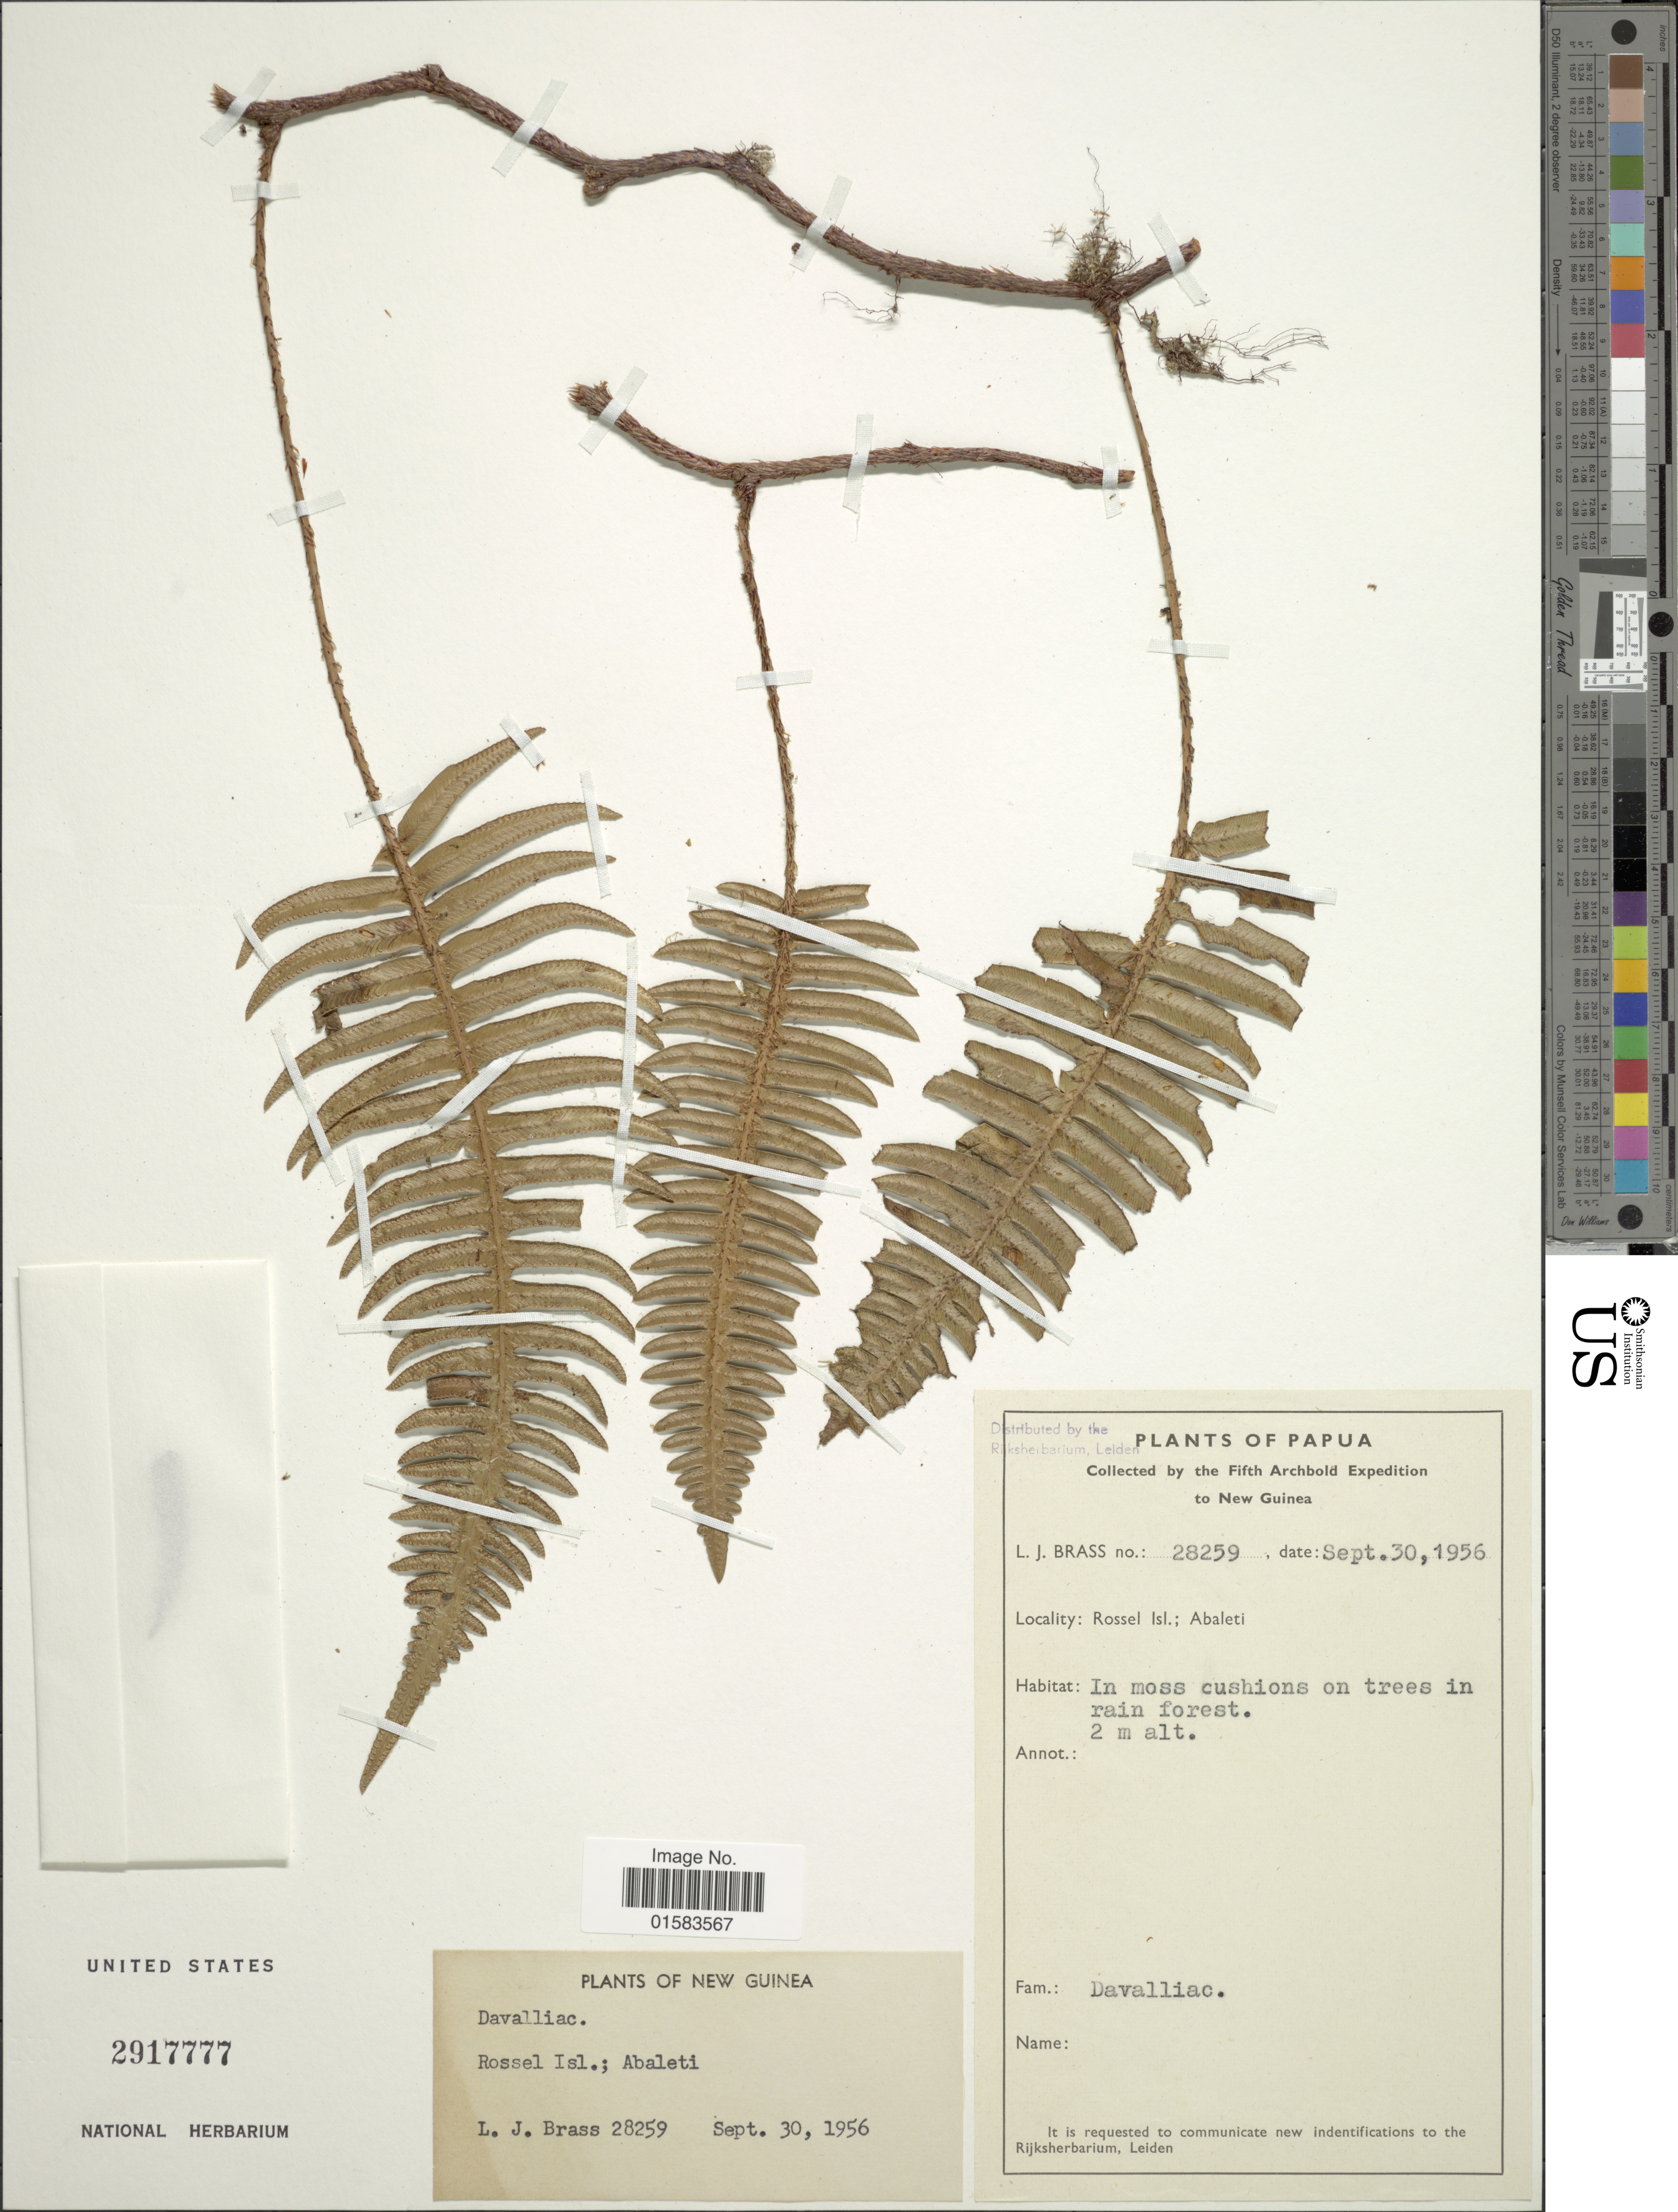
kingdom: Plantae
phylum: Tracheophyta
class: Polypodiopsida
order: Polypodiales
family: Davalliaceae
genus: Davallia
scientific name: Davallia sp.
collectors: L. J. Brass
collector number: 28259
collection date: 1956-09-30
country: Papua New Guinea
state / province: Milne Bay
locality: Rossel Isl., Abaleti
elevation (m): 2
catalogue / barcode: US 2917777